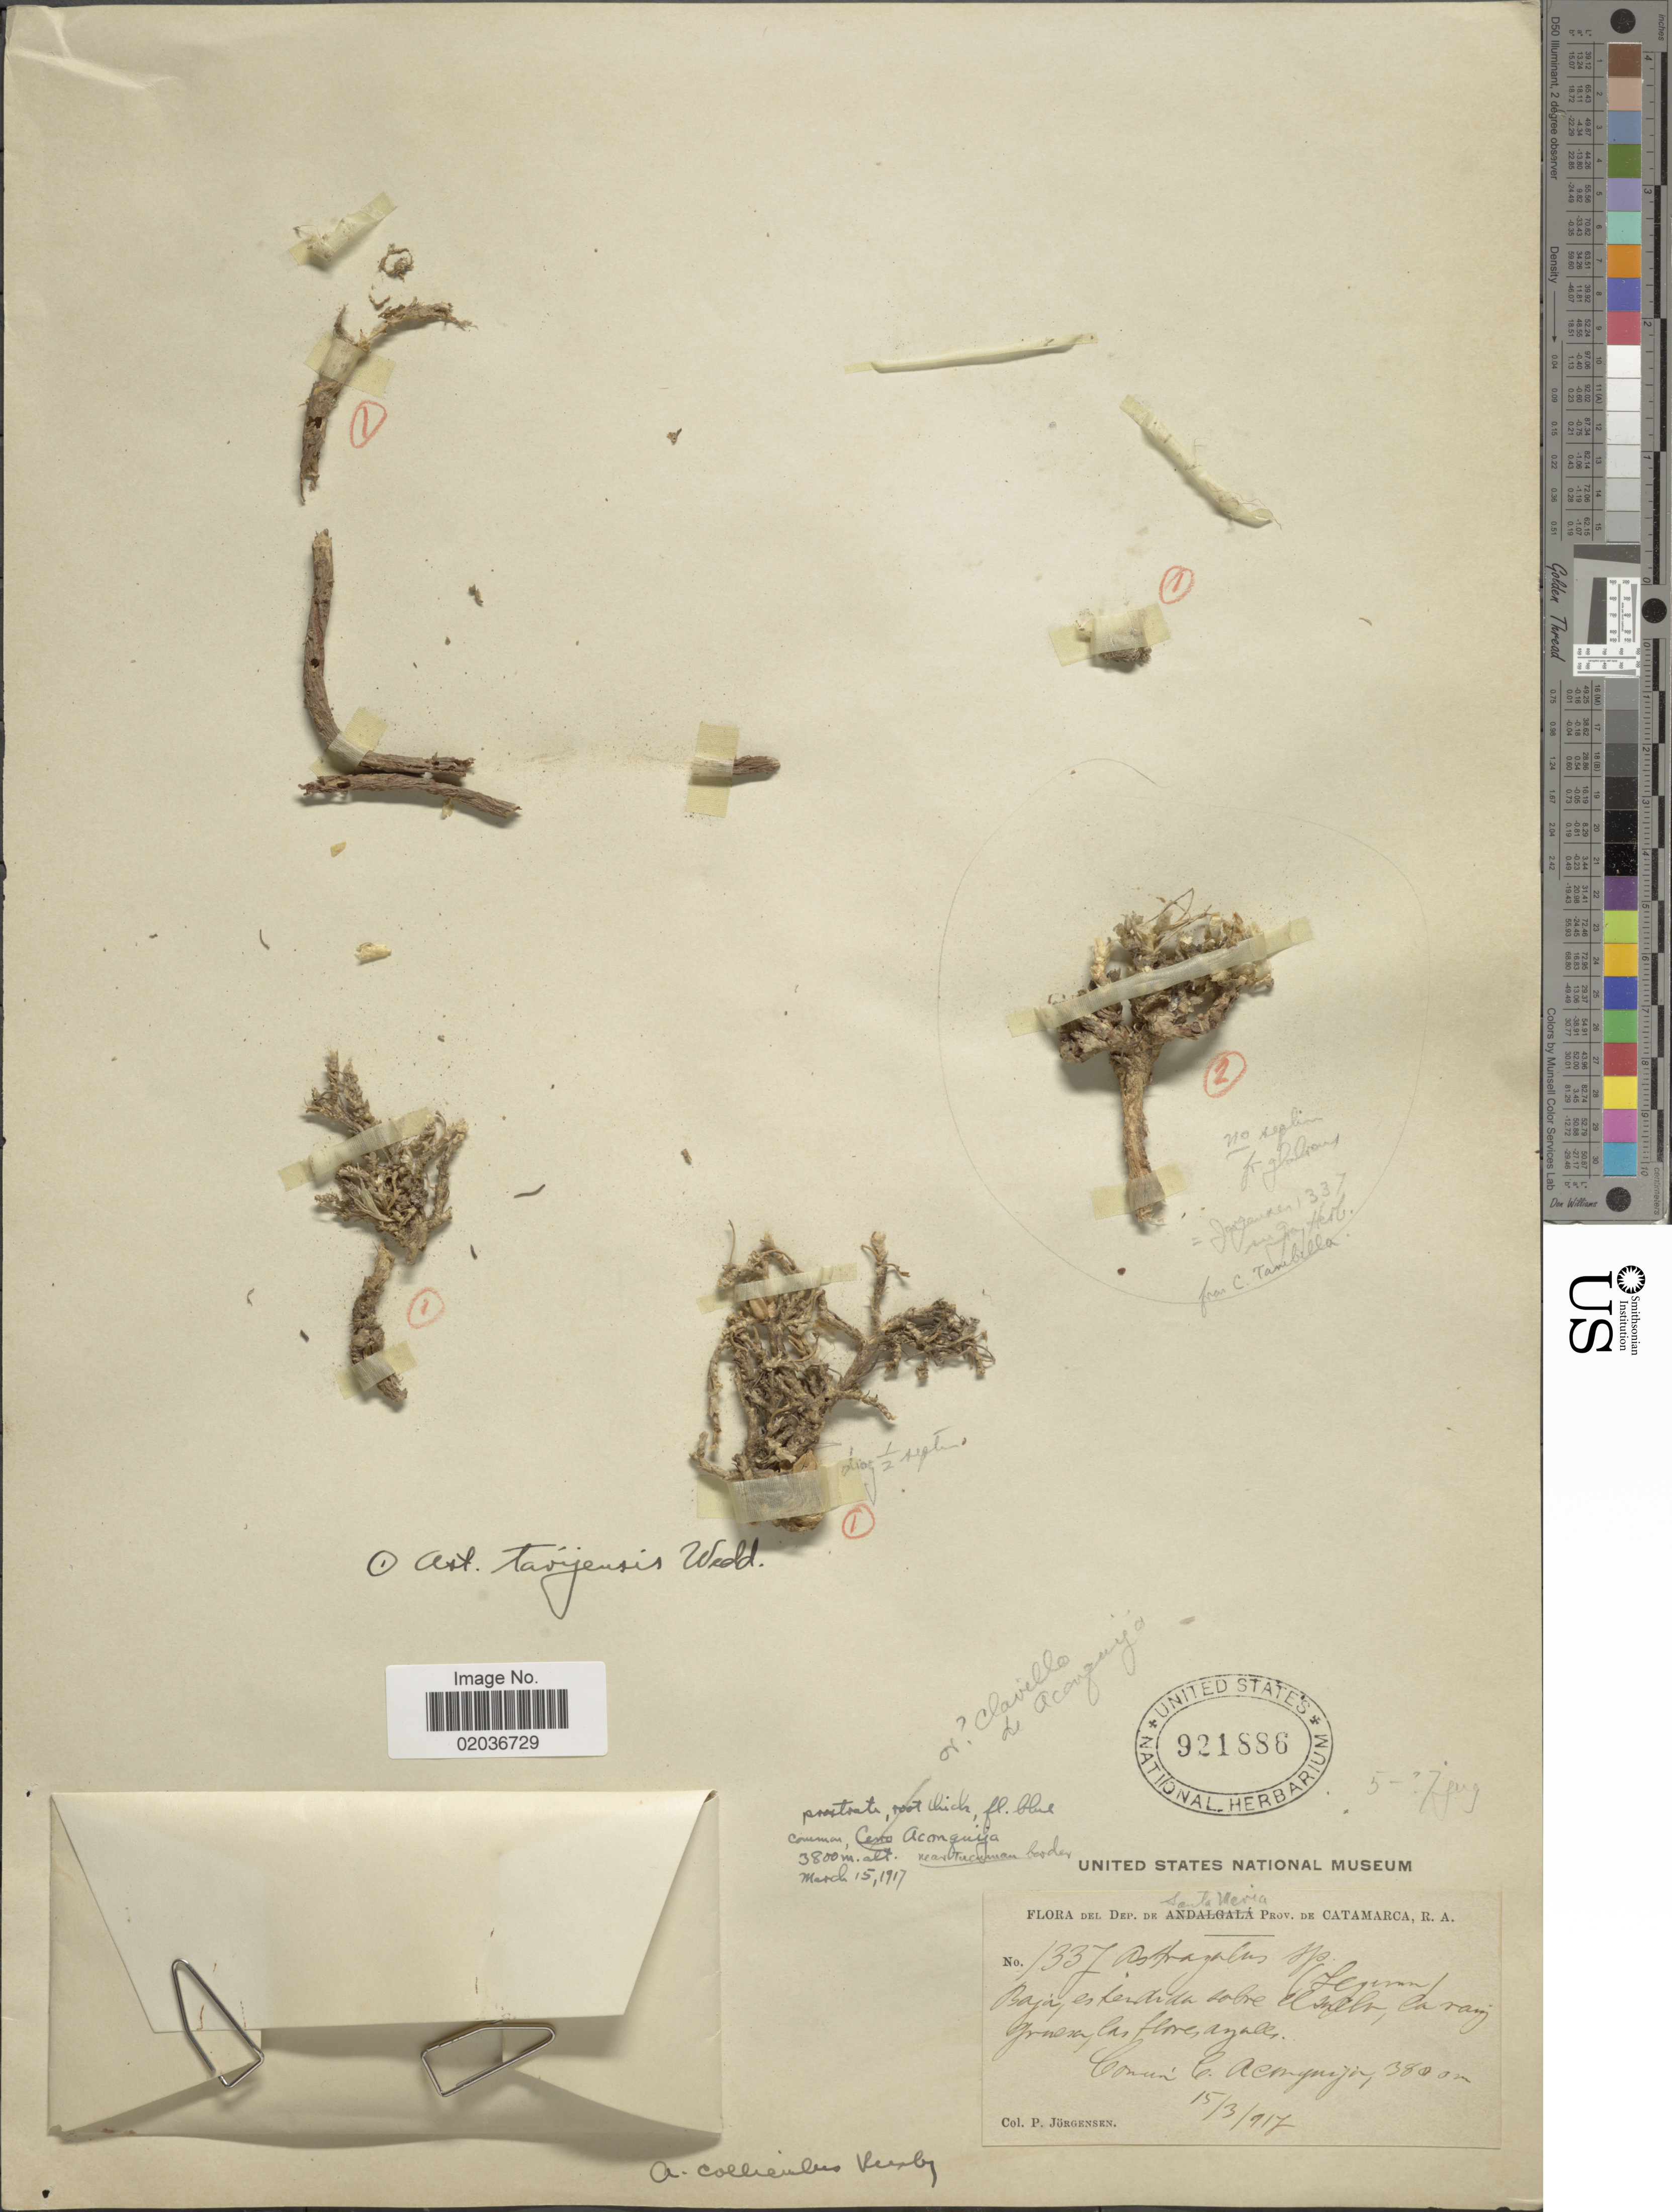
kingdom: Plantae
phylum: Tracheophyta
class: Magnoliopsida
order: Fabales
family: Fabaceae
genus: Astragalus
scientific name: Astragalus tarijensis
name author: Wedd.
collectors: P. Jörgensen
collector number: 1337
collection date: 1917-03-15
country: Argentina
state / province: Catamarca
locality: Dep de Santa Maria, Comun C. Aconquija.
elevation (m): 3800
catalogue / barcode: US 921886